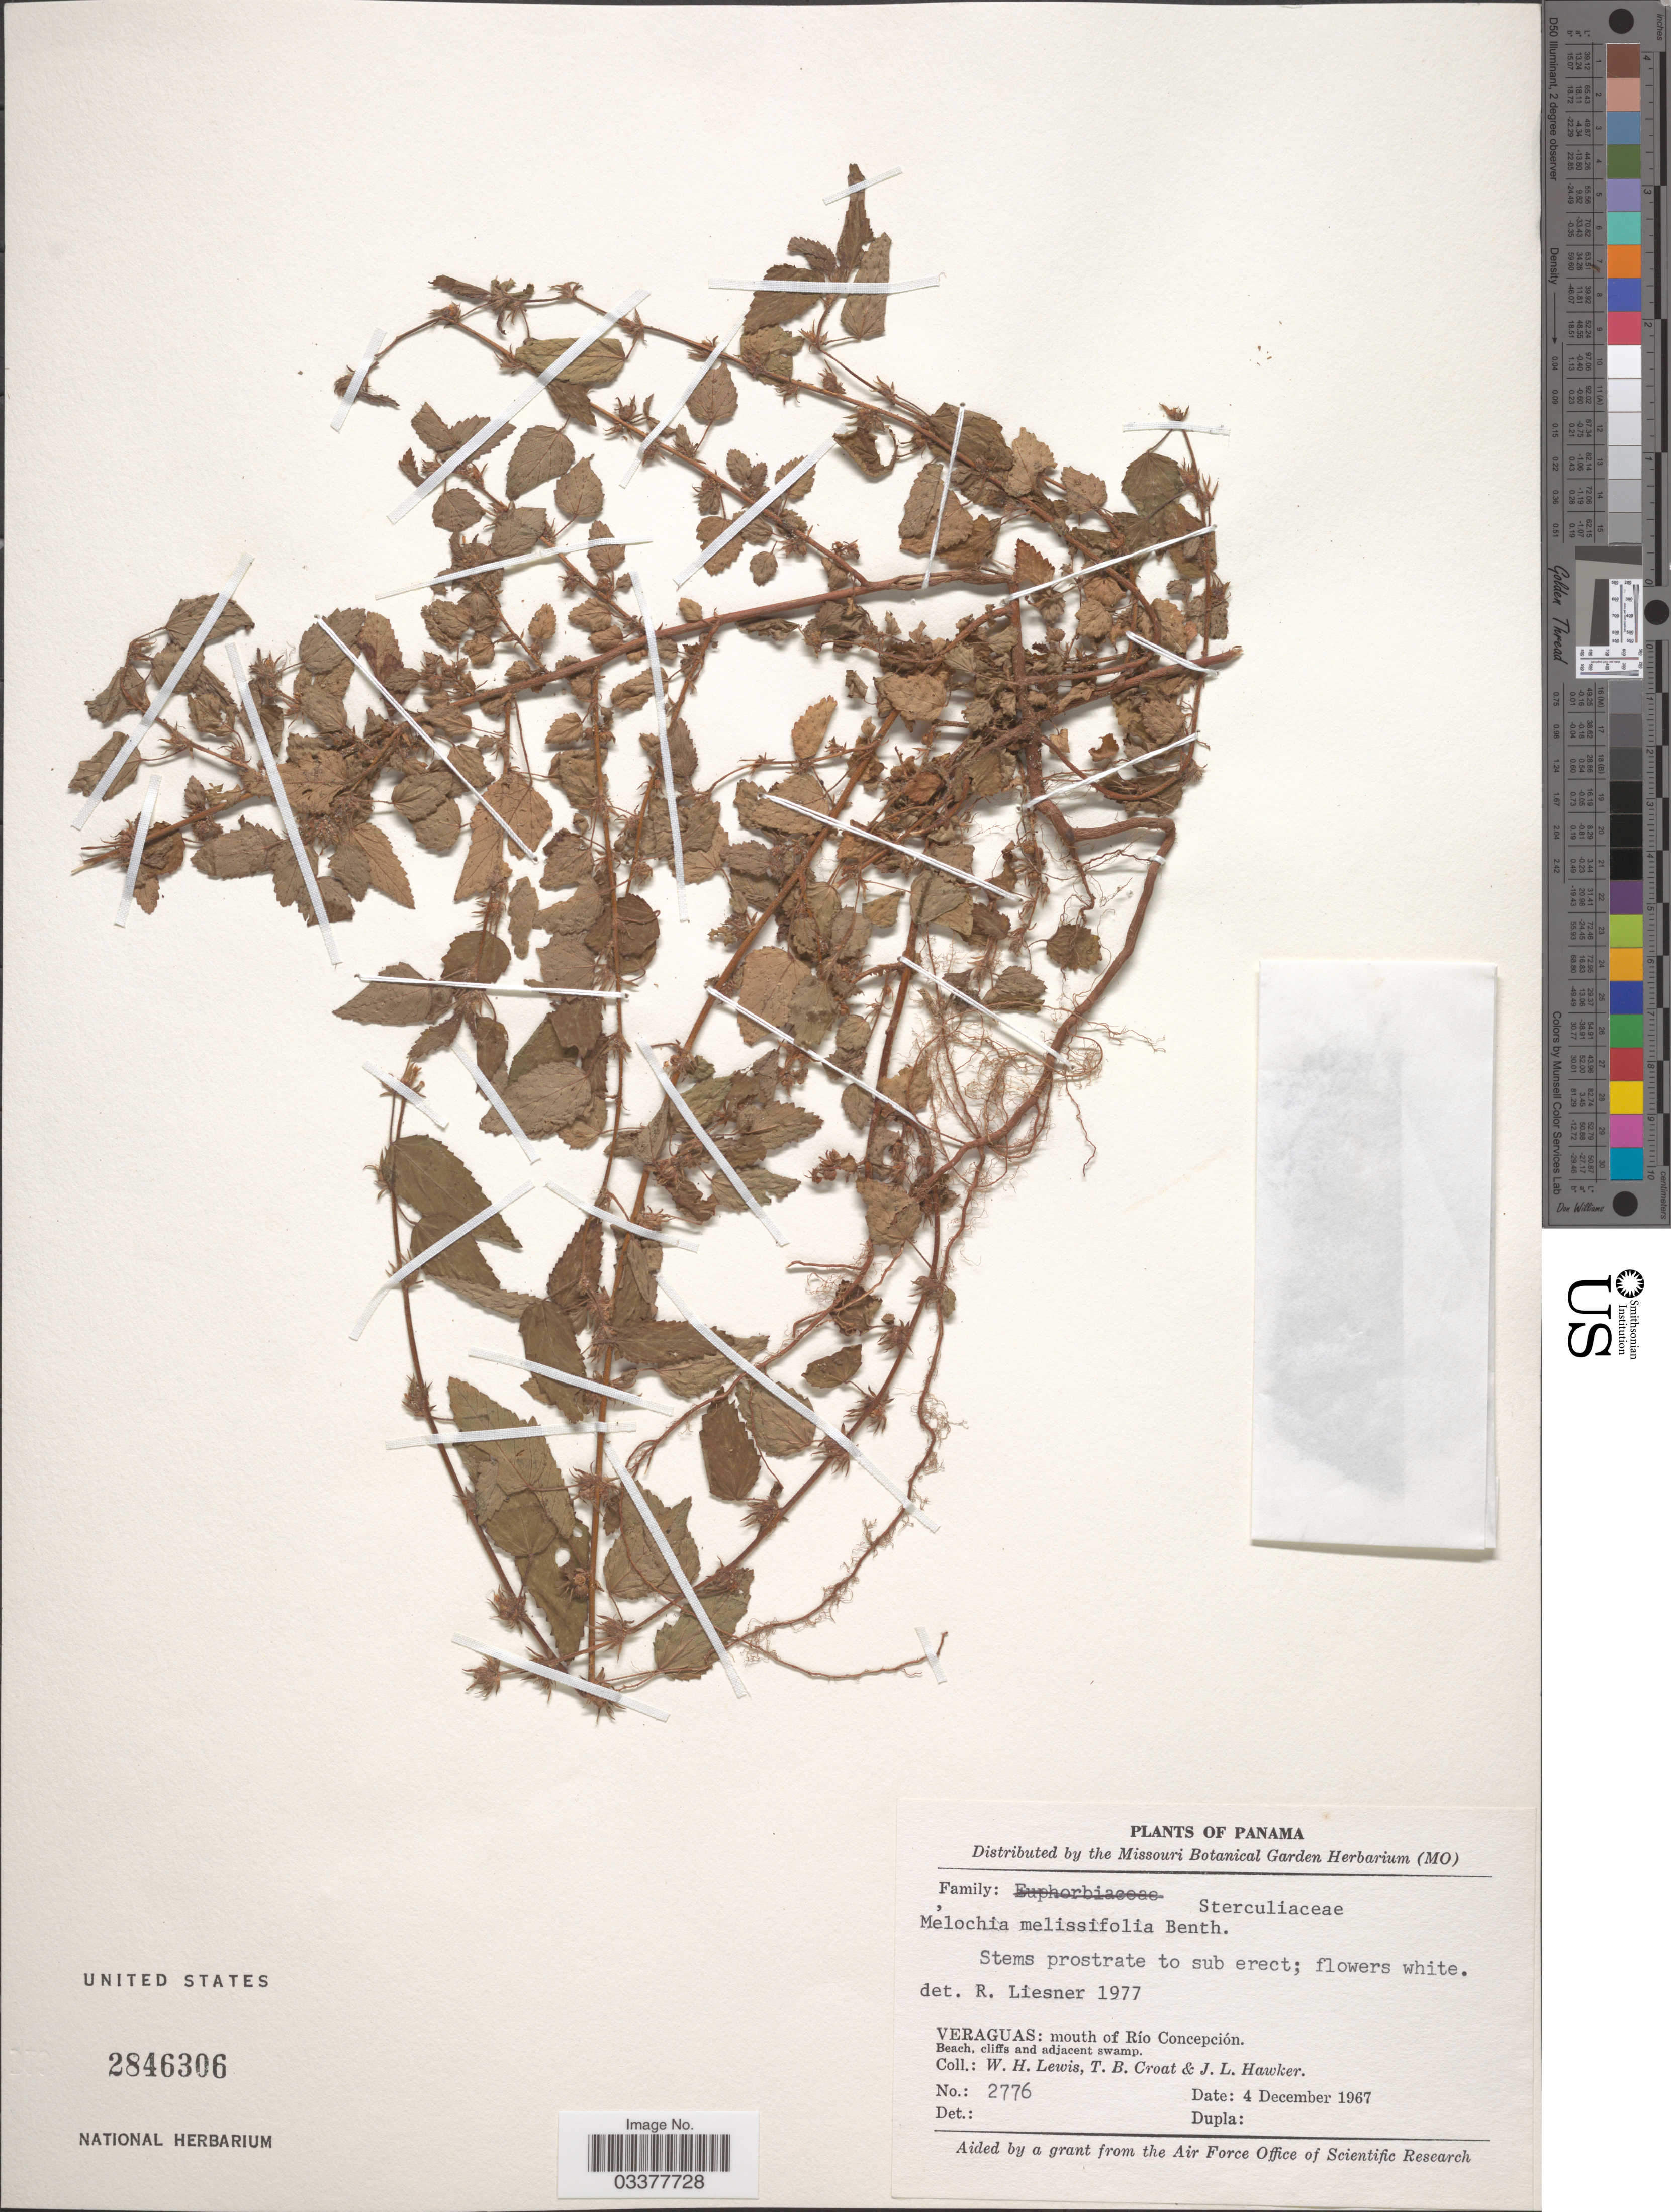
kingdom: Plantae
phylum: Tracheophyta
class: Magnoliopsida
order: Malvales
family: Malvaceae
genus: Melochia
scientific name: Melochia melissifolia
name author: Benth.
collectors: W. H. Lewis, T. B. Croat & J. L. Hawker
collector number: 2776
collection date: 1967-12-04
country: Panama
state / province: Veraguas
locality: Mouth of Río Concepción.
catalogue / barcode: US 2846306